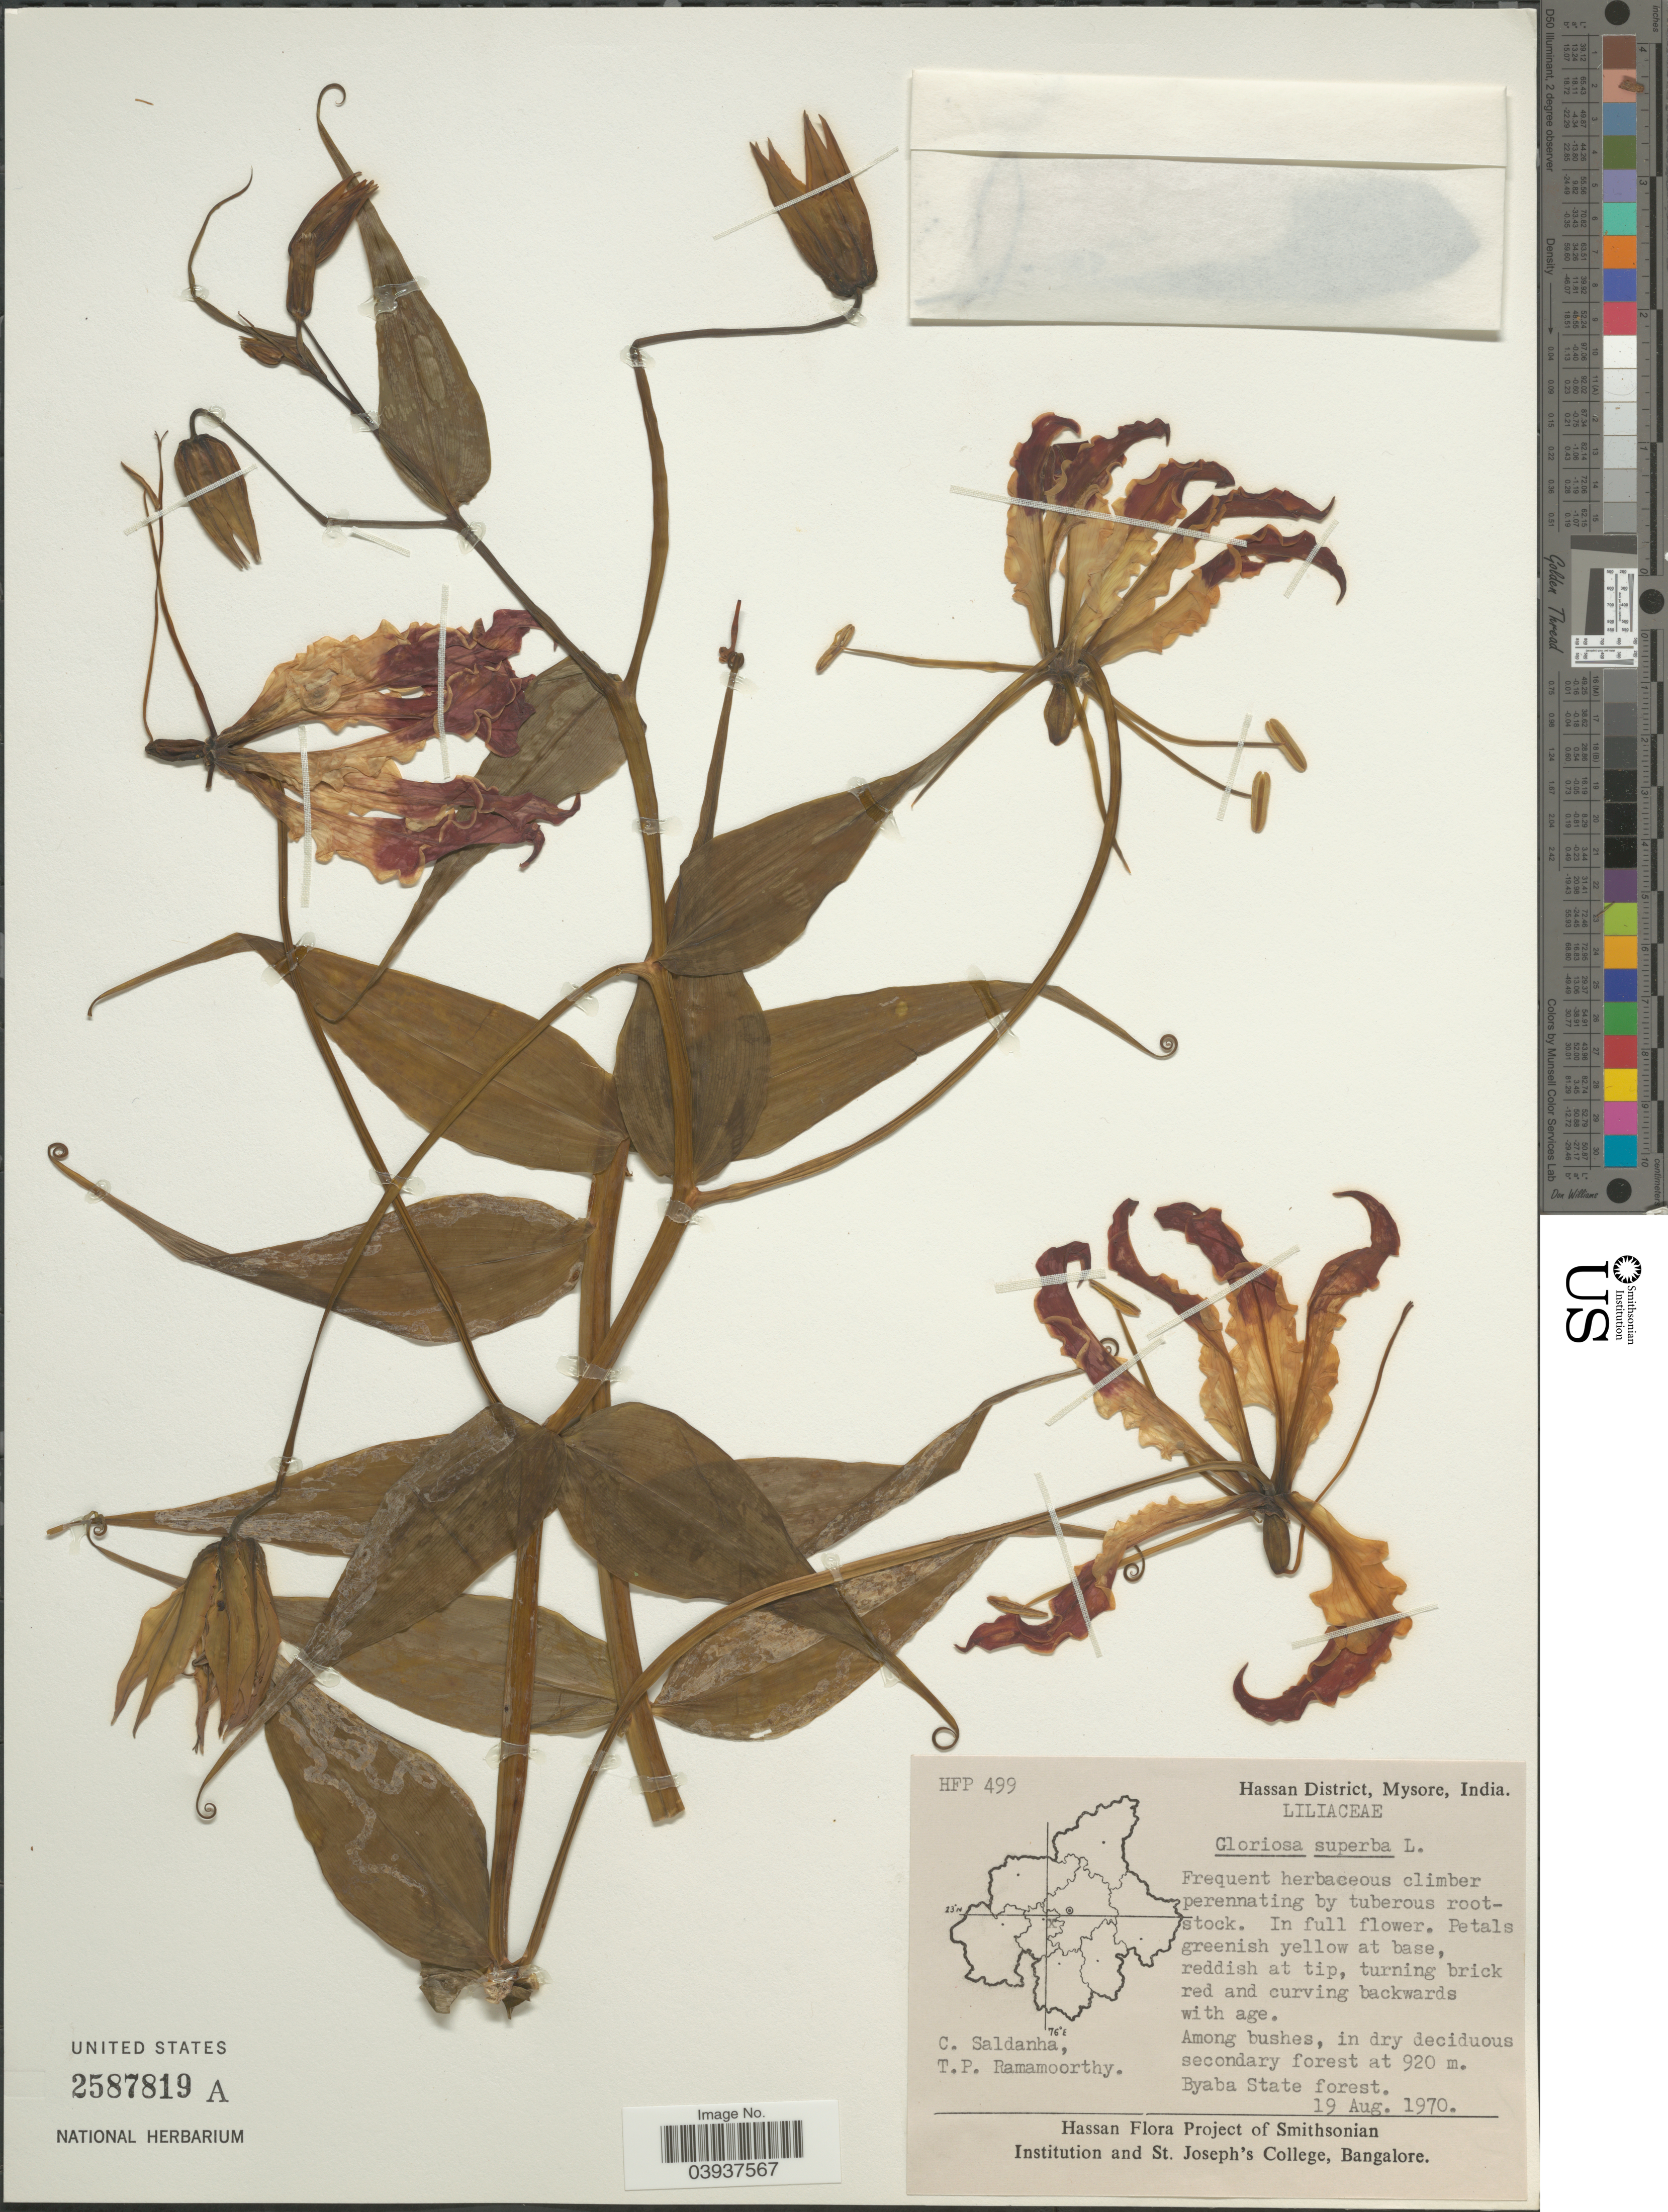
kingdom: Plantae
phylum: Tracheophyta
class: Liliopsida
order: Liliales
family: Colchicaceae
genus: Gloriosa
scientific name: Gloriosa superba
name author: L.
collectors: C. Saldanha & T. P. Ramamoorthy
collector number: HFP499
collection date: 1970-08-19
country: India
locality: Hassan District, Mysore. Byaba State forest.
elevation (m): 920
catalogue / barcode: US 2587819A